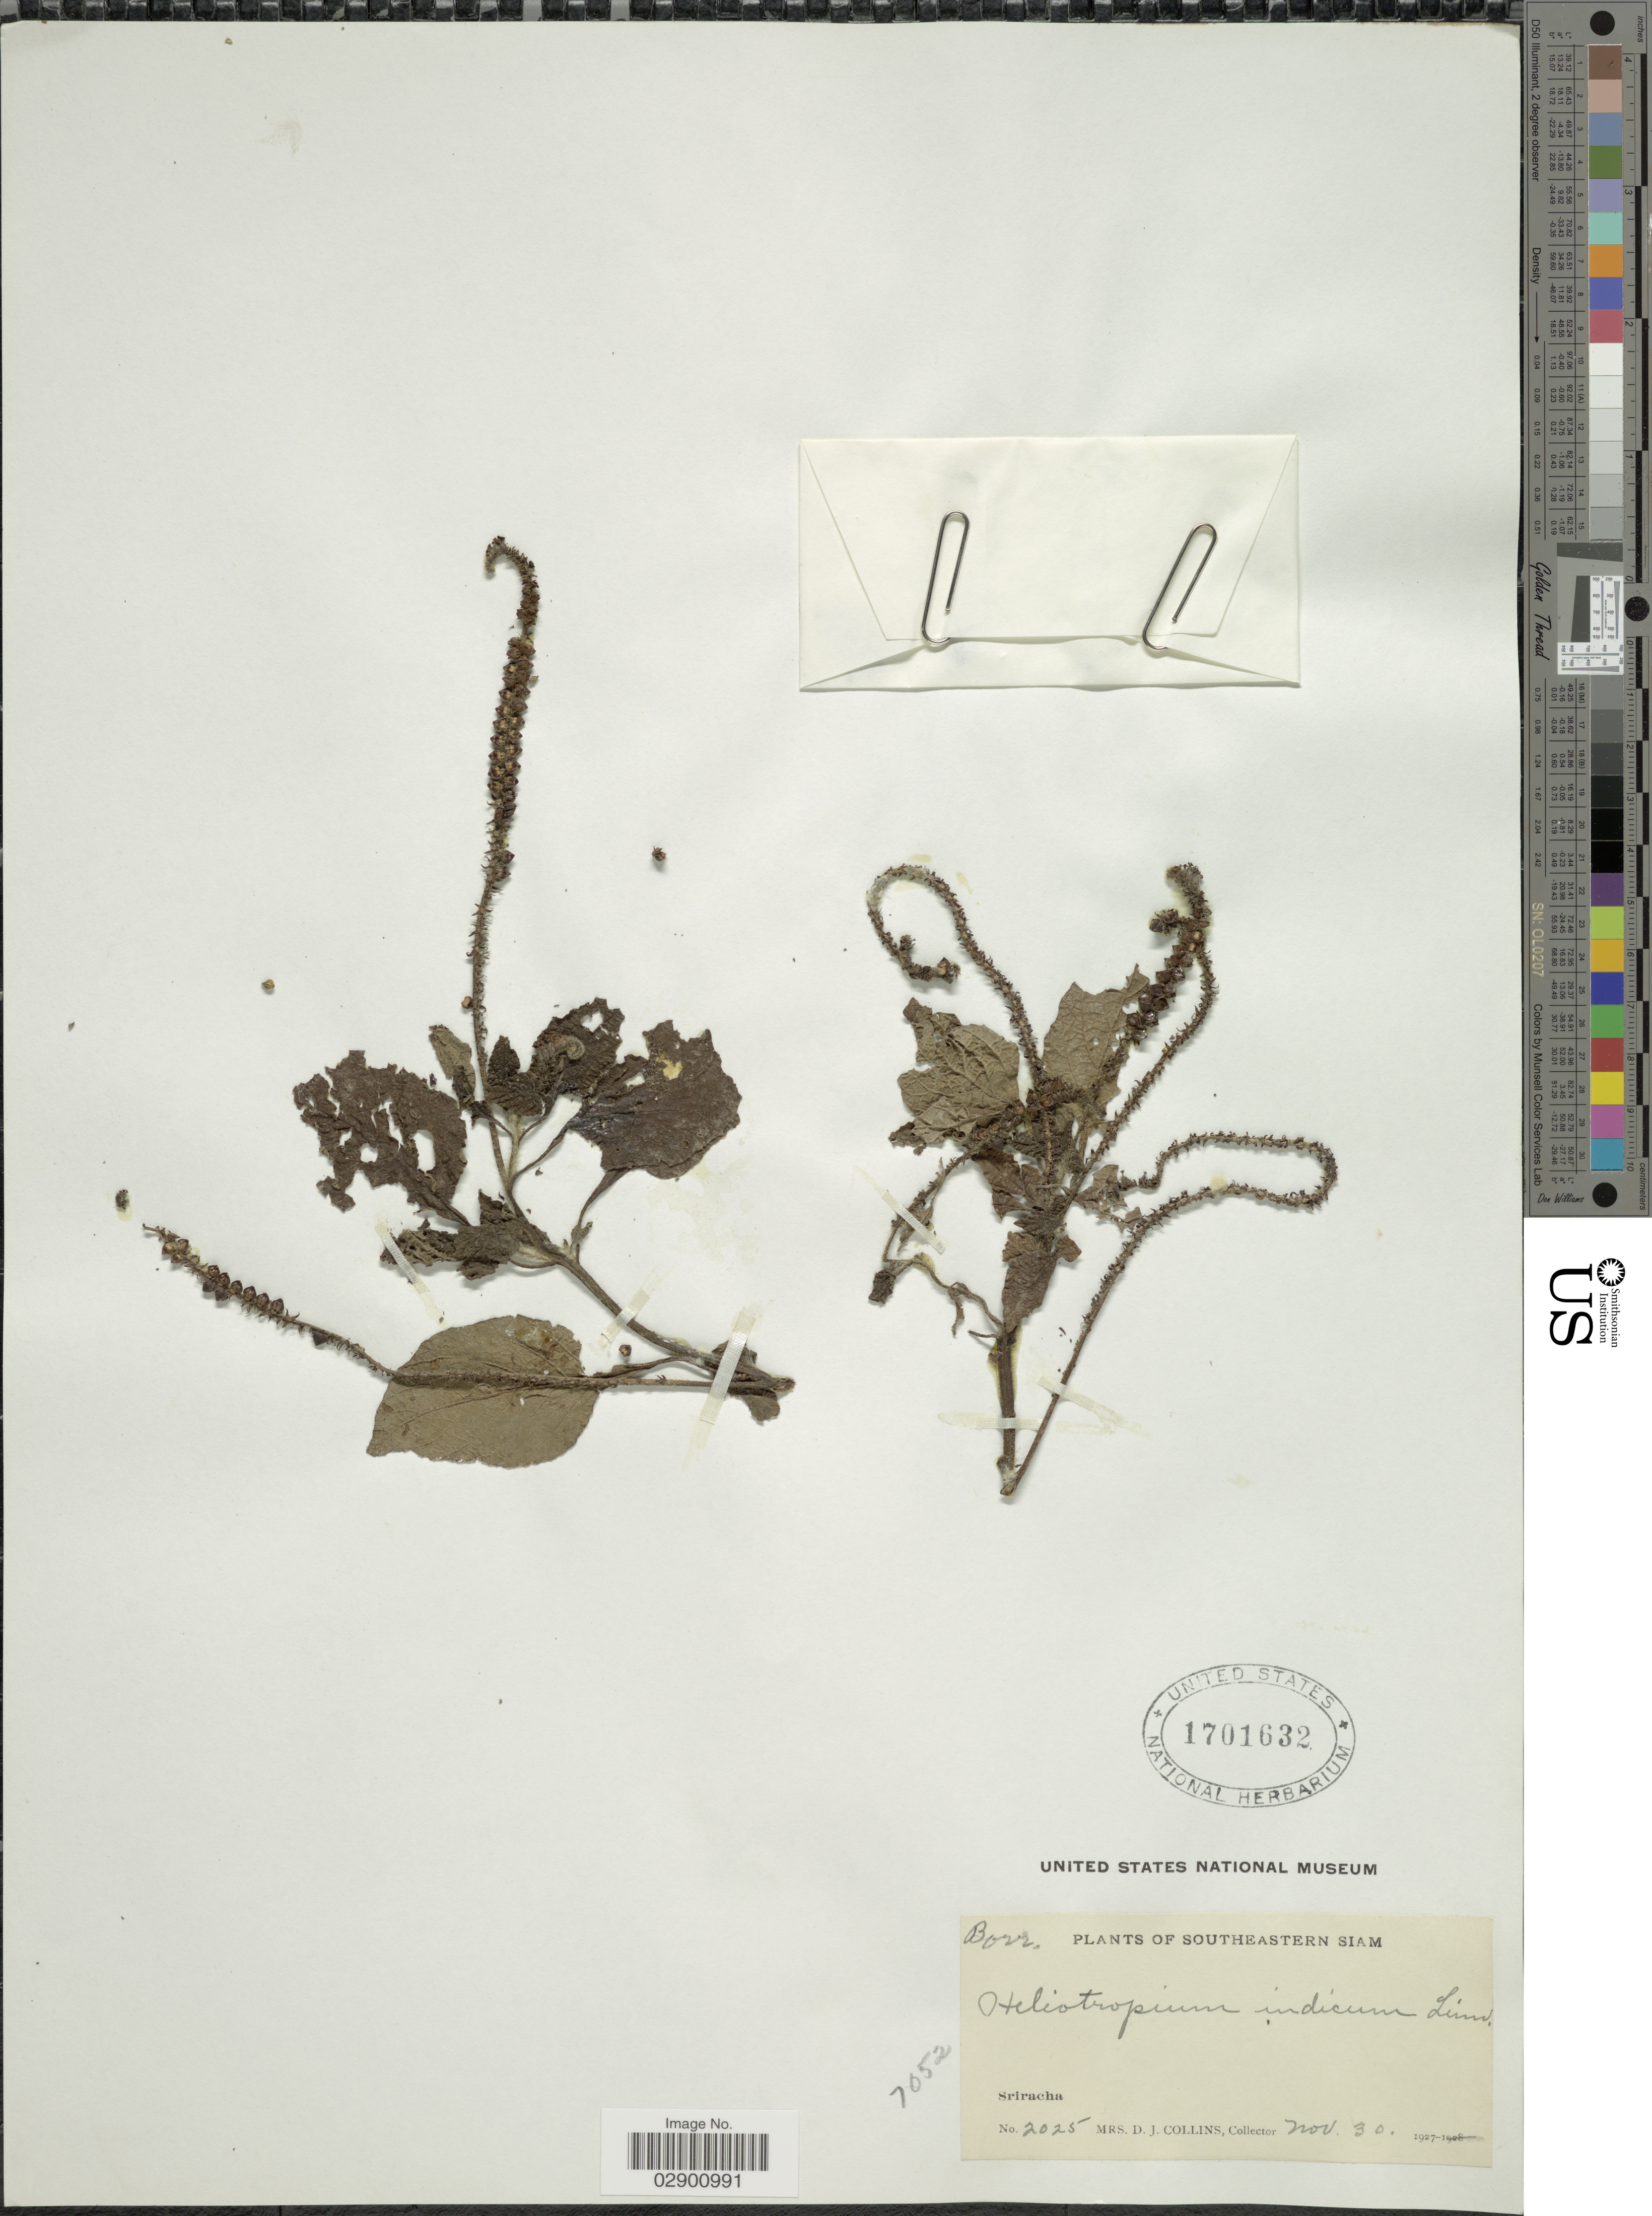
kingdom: Plantae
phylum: Tracheophyta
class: Magnoliopsida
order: Boraginales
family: Heliotropiaceae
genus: Heliotropium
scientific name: Heliotropium indicum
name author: L.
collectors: J. Collins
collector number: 2025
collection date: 1927-11-30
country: Thailand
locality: Southeastern Siam. Sriracha.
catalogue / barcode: US 1701632